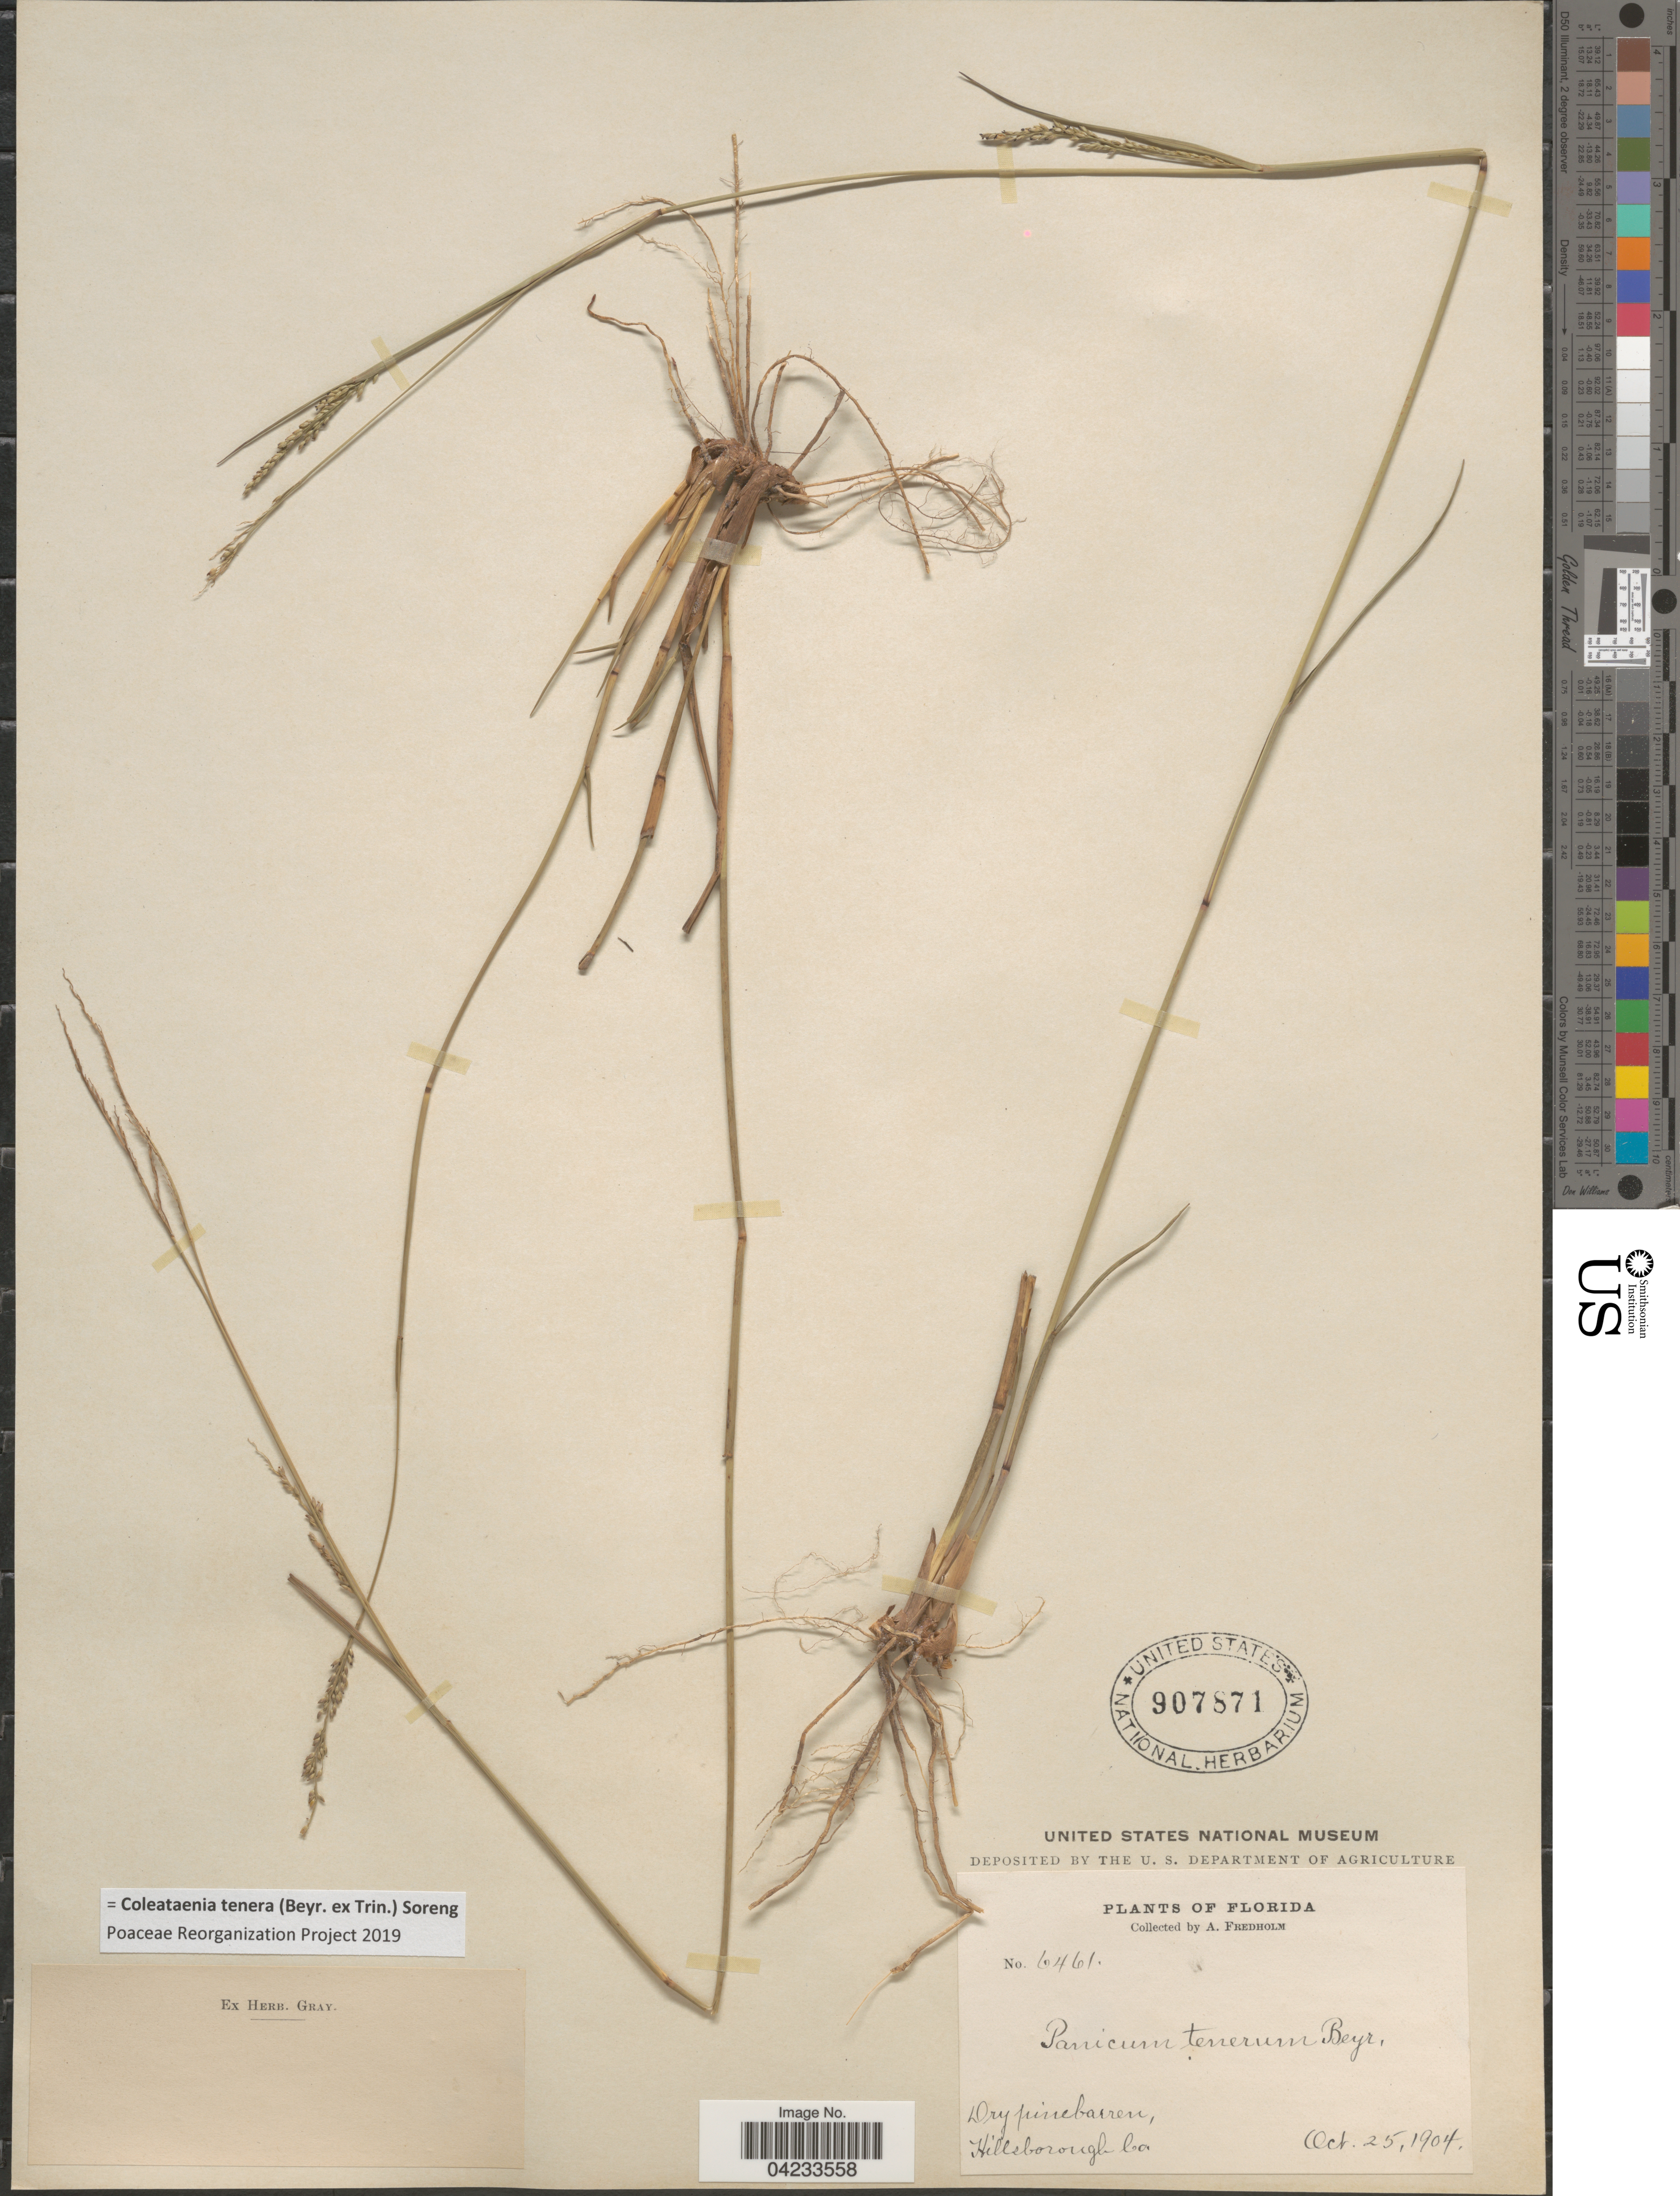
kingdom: Plantae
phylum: Tracheophyta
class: Liliopsida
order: Poales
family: Poaceae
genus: Coleataenia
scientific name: Coleataenia tenera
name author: (Beyr. ex Trin.) Soreng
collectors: A. Fredholm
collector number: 6461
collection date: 1904-10-25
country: United States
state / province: Florida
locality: Dry pinebarren, Hillsborough Co.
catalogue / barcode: US 907871